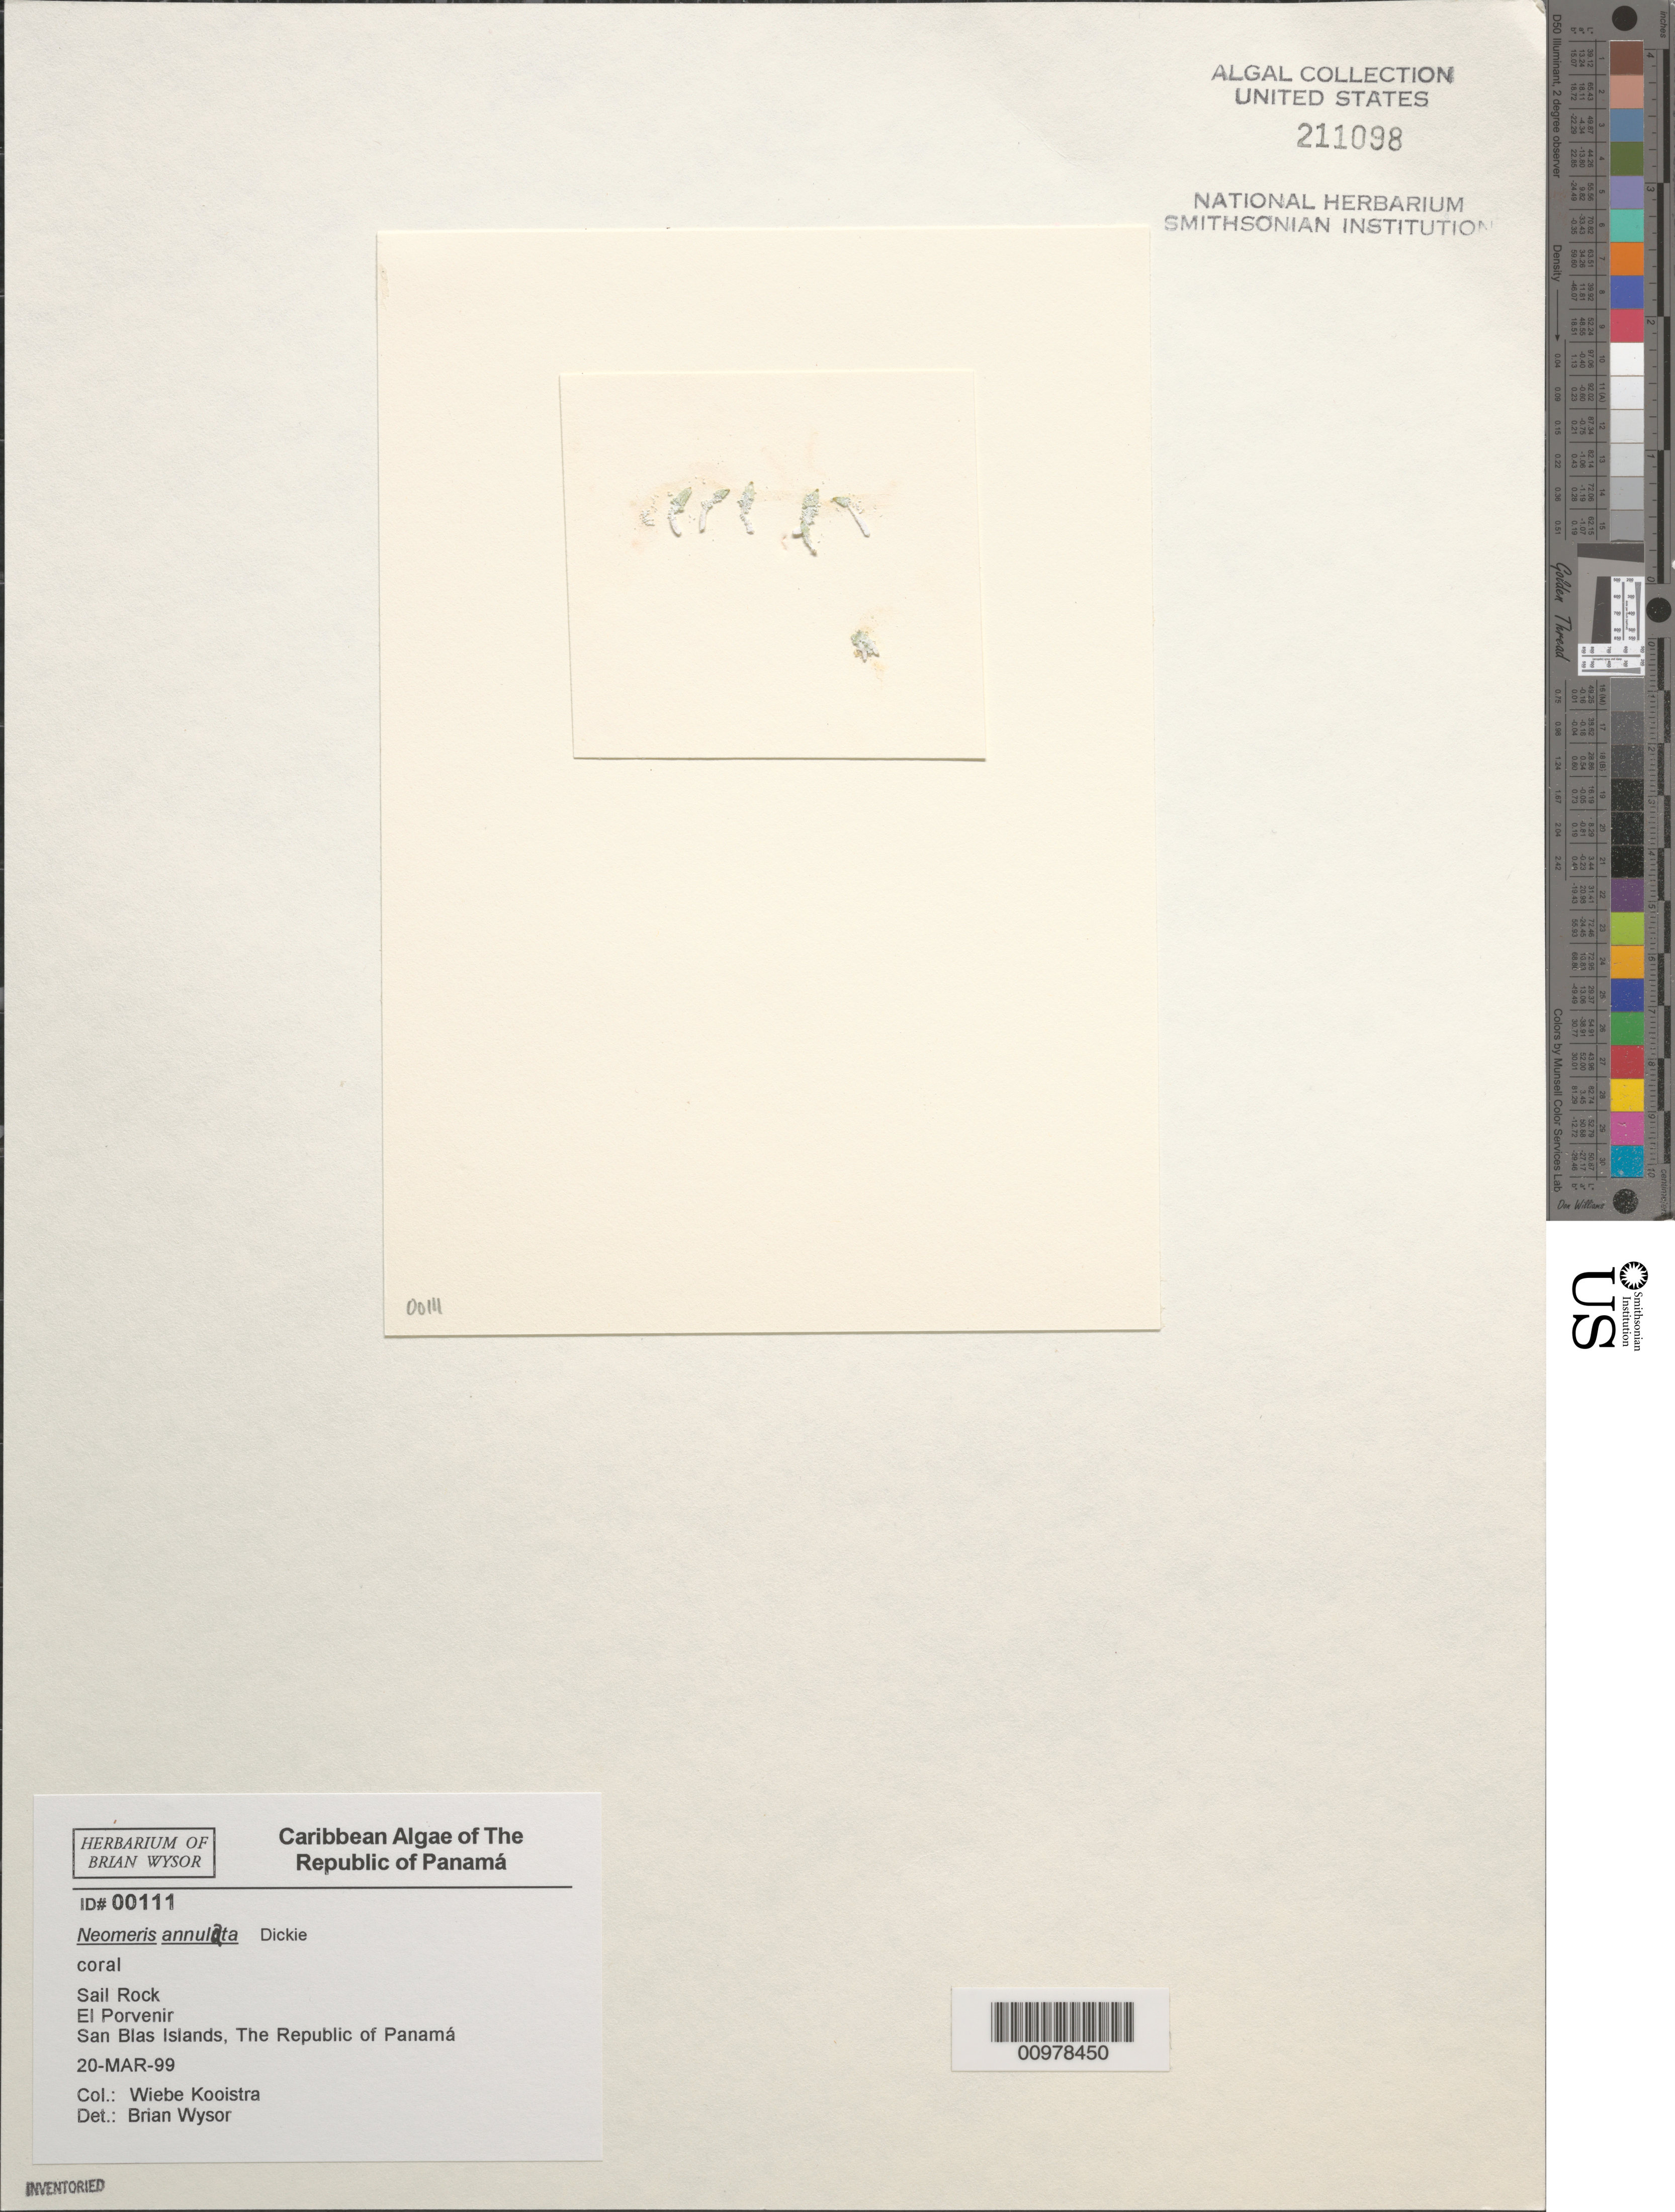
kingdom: Plantae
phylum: Chlorophyta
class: Ulvophyceae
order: Dasycladales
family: Dasycladaceae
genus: Neomeris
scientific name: Neomeris annulata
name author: Dickie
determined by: Wysor, B.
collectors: W. Kooistra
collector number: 00111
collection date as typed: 20 Mar 1999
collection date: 1999-03-20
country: Panama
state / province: Kuna Yala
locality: Sail Rock, El Porvenir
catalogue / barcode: US 211098